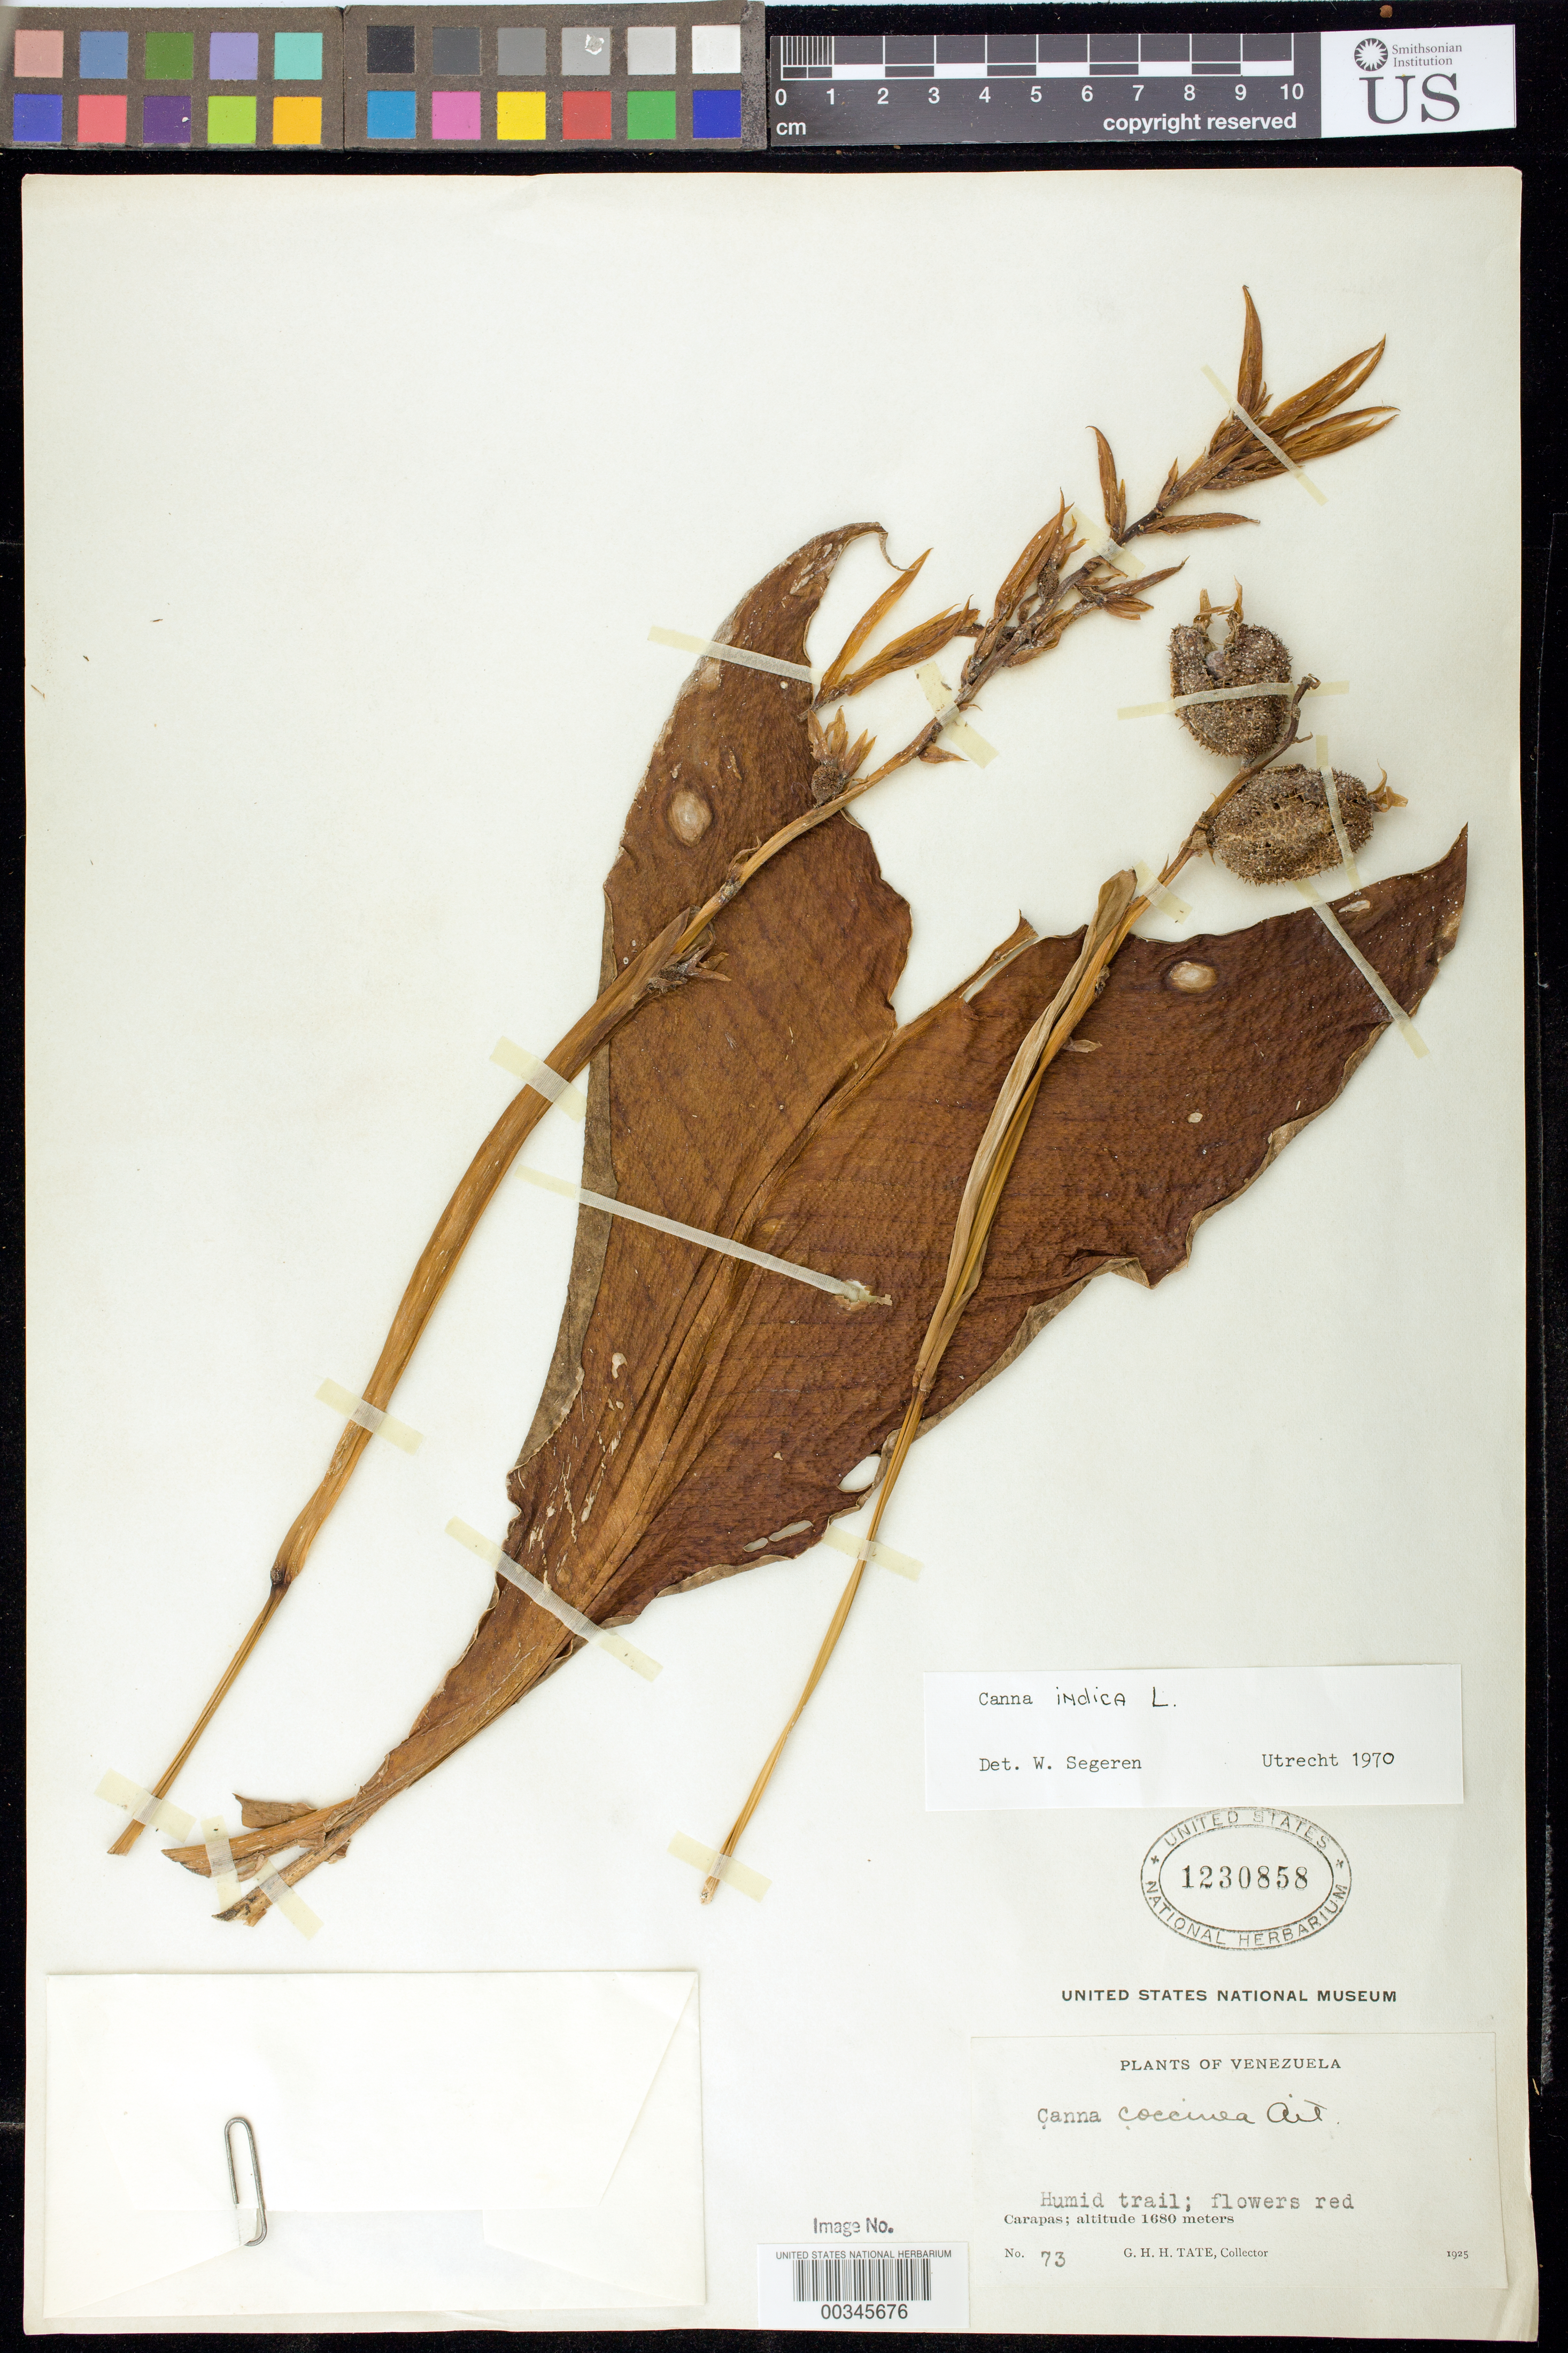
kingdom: Plantae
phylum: Tracheophyta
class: Liliopsida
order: Zingiberales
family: Cannaceae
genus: Canna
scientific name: Canna indica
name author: L.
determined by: Segeren, W.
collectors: G. Tate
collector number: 73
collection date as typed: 1925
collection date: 1925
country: Venezuela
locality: Carapas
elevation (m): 1680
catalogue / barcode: US 1230858